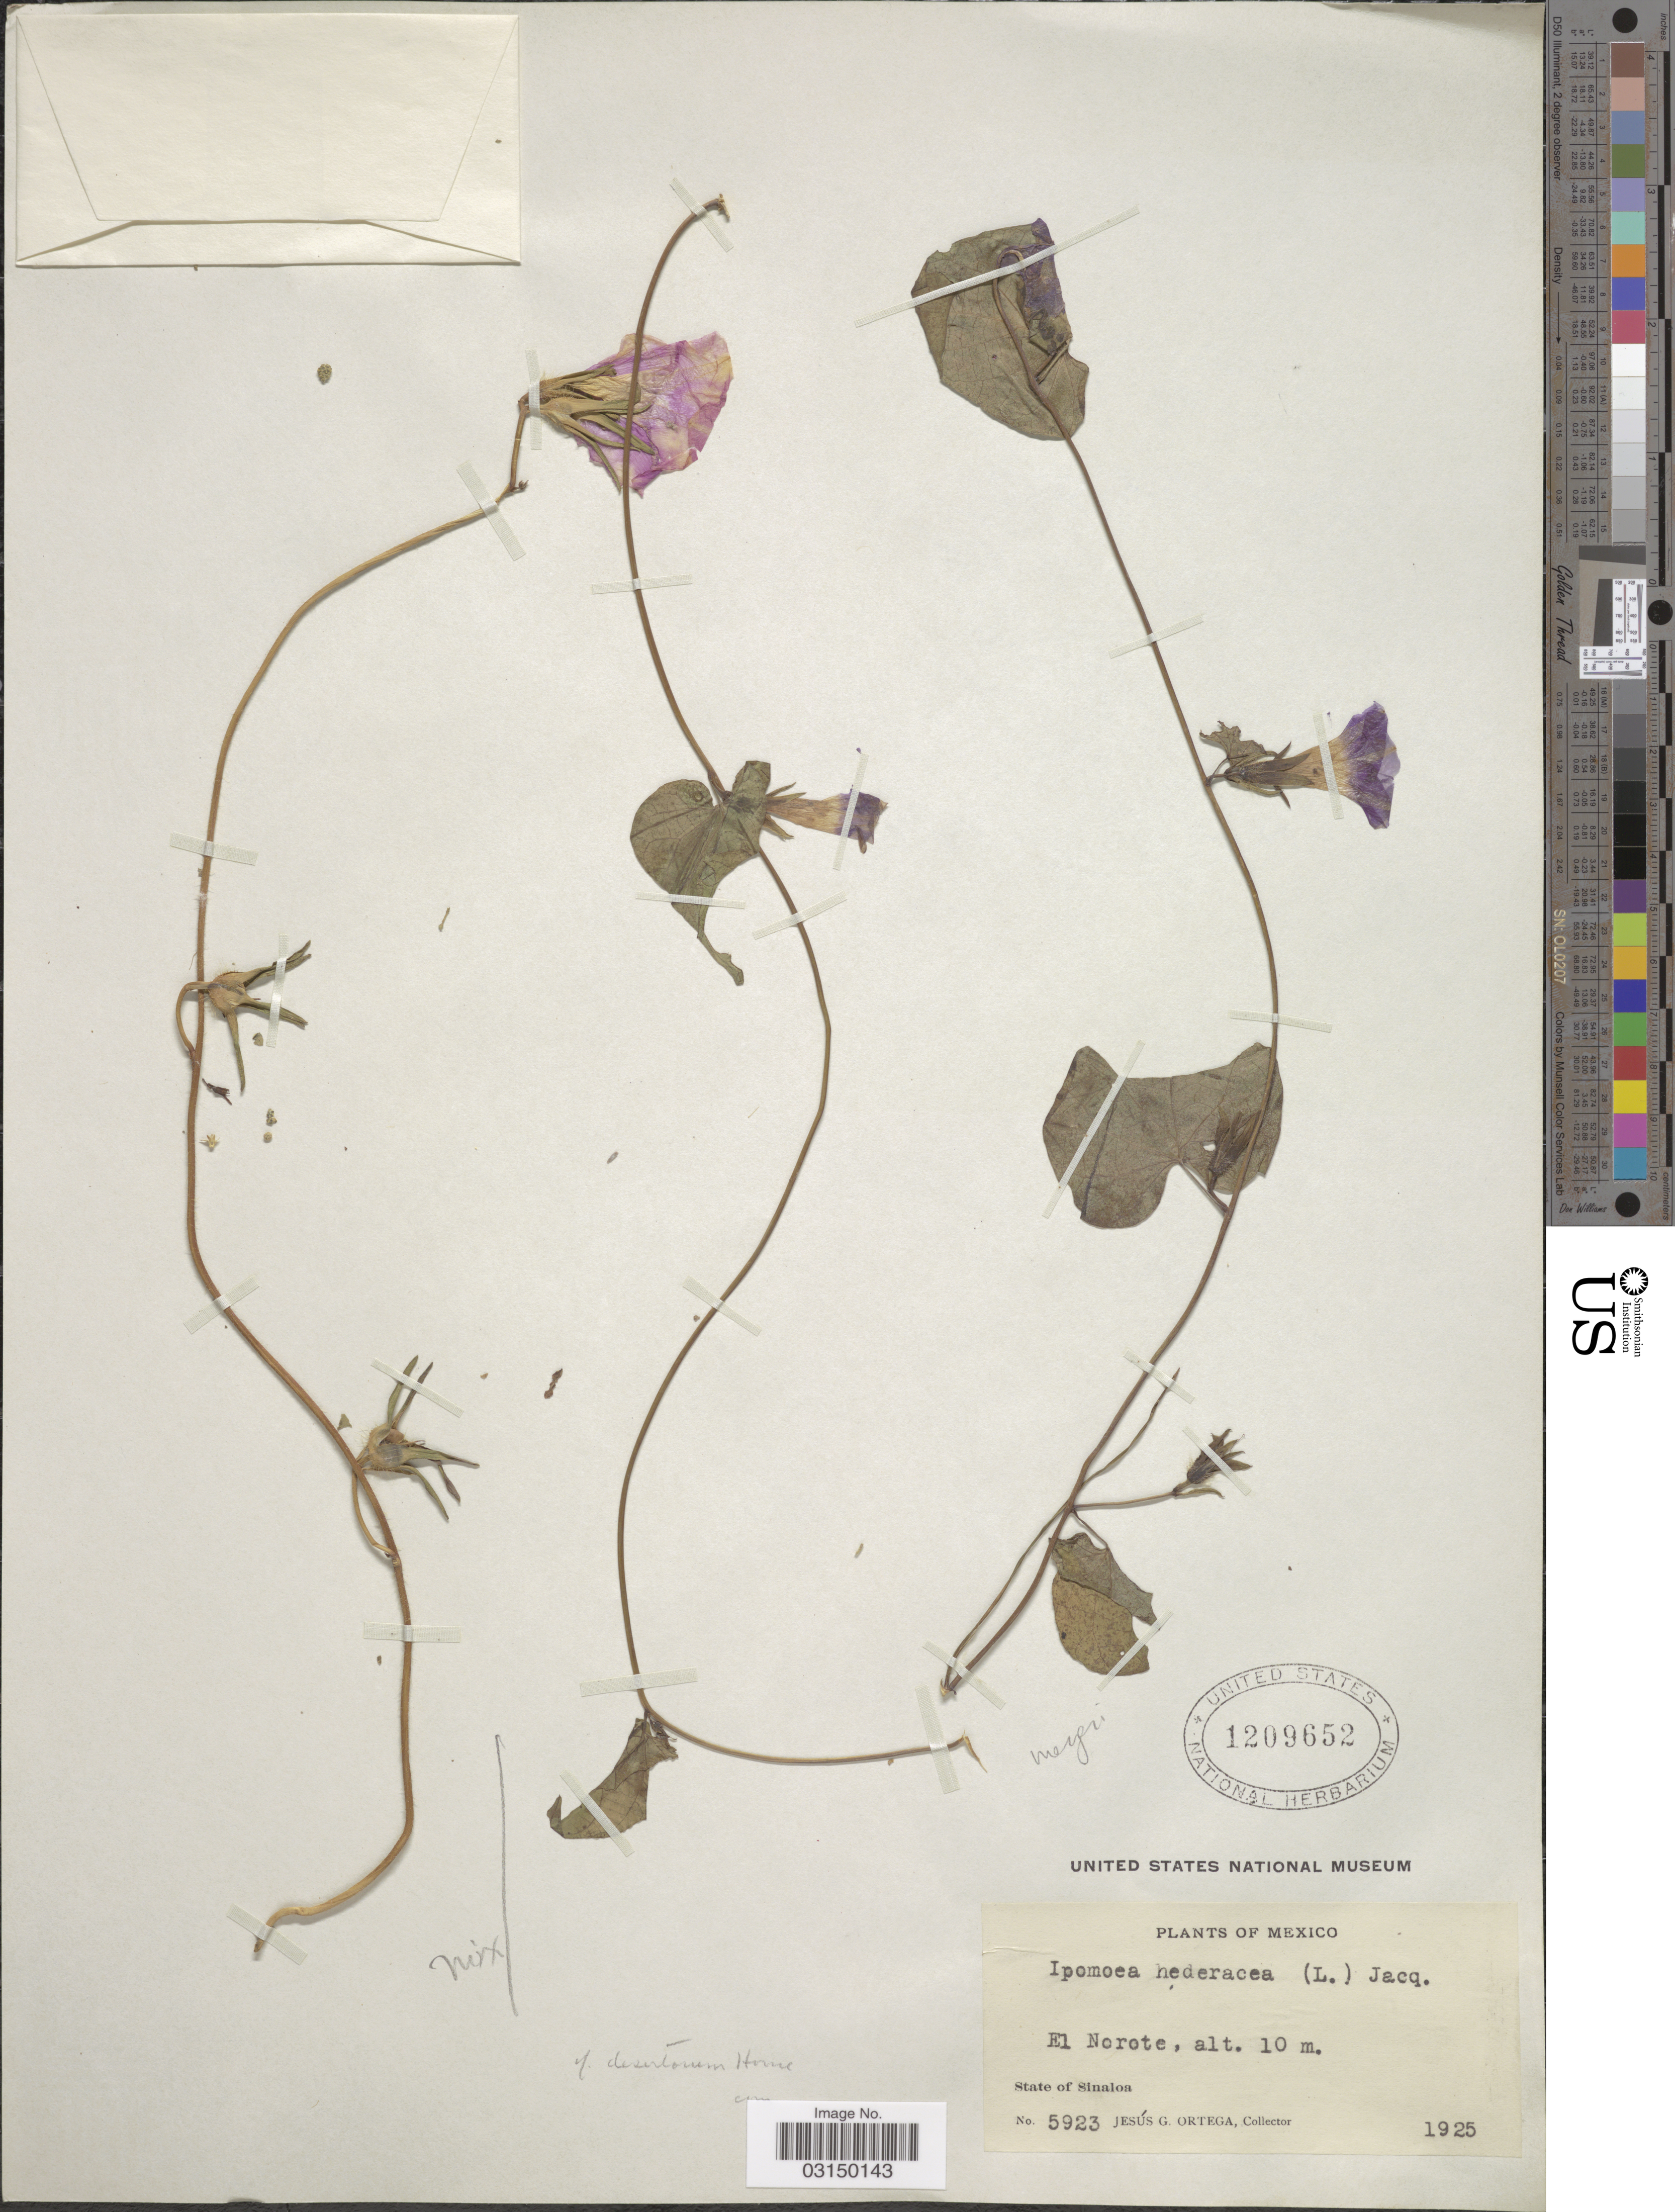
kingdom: Plantae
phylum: Tracheophyta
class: Magnoliopsida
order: Solanales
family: Convolvulaceae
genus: Ipomoea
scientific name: Ipomoea hederacea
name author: Jacq.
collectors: J. Ortega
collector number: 5923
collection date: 1925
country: Mexico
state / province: Sinaloa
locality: El Norote.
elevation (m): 10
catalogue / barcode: US 1209652